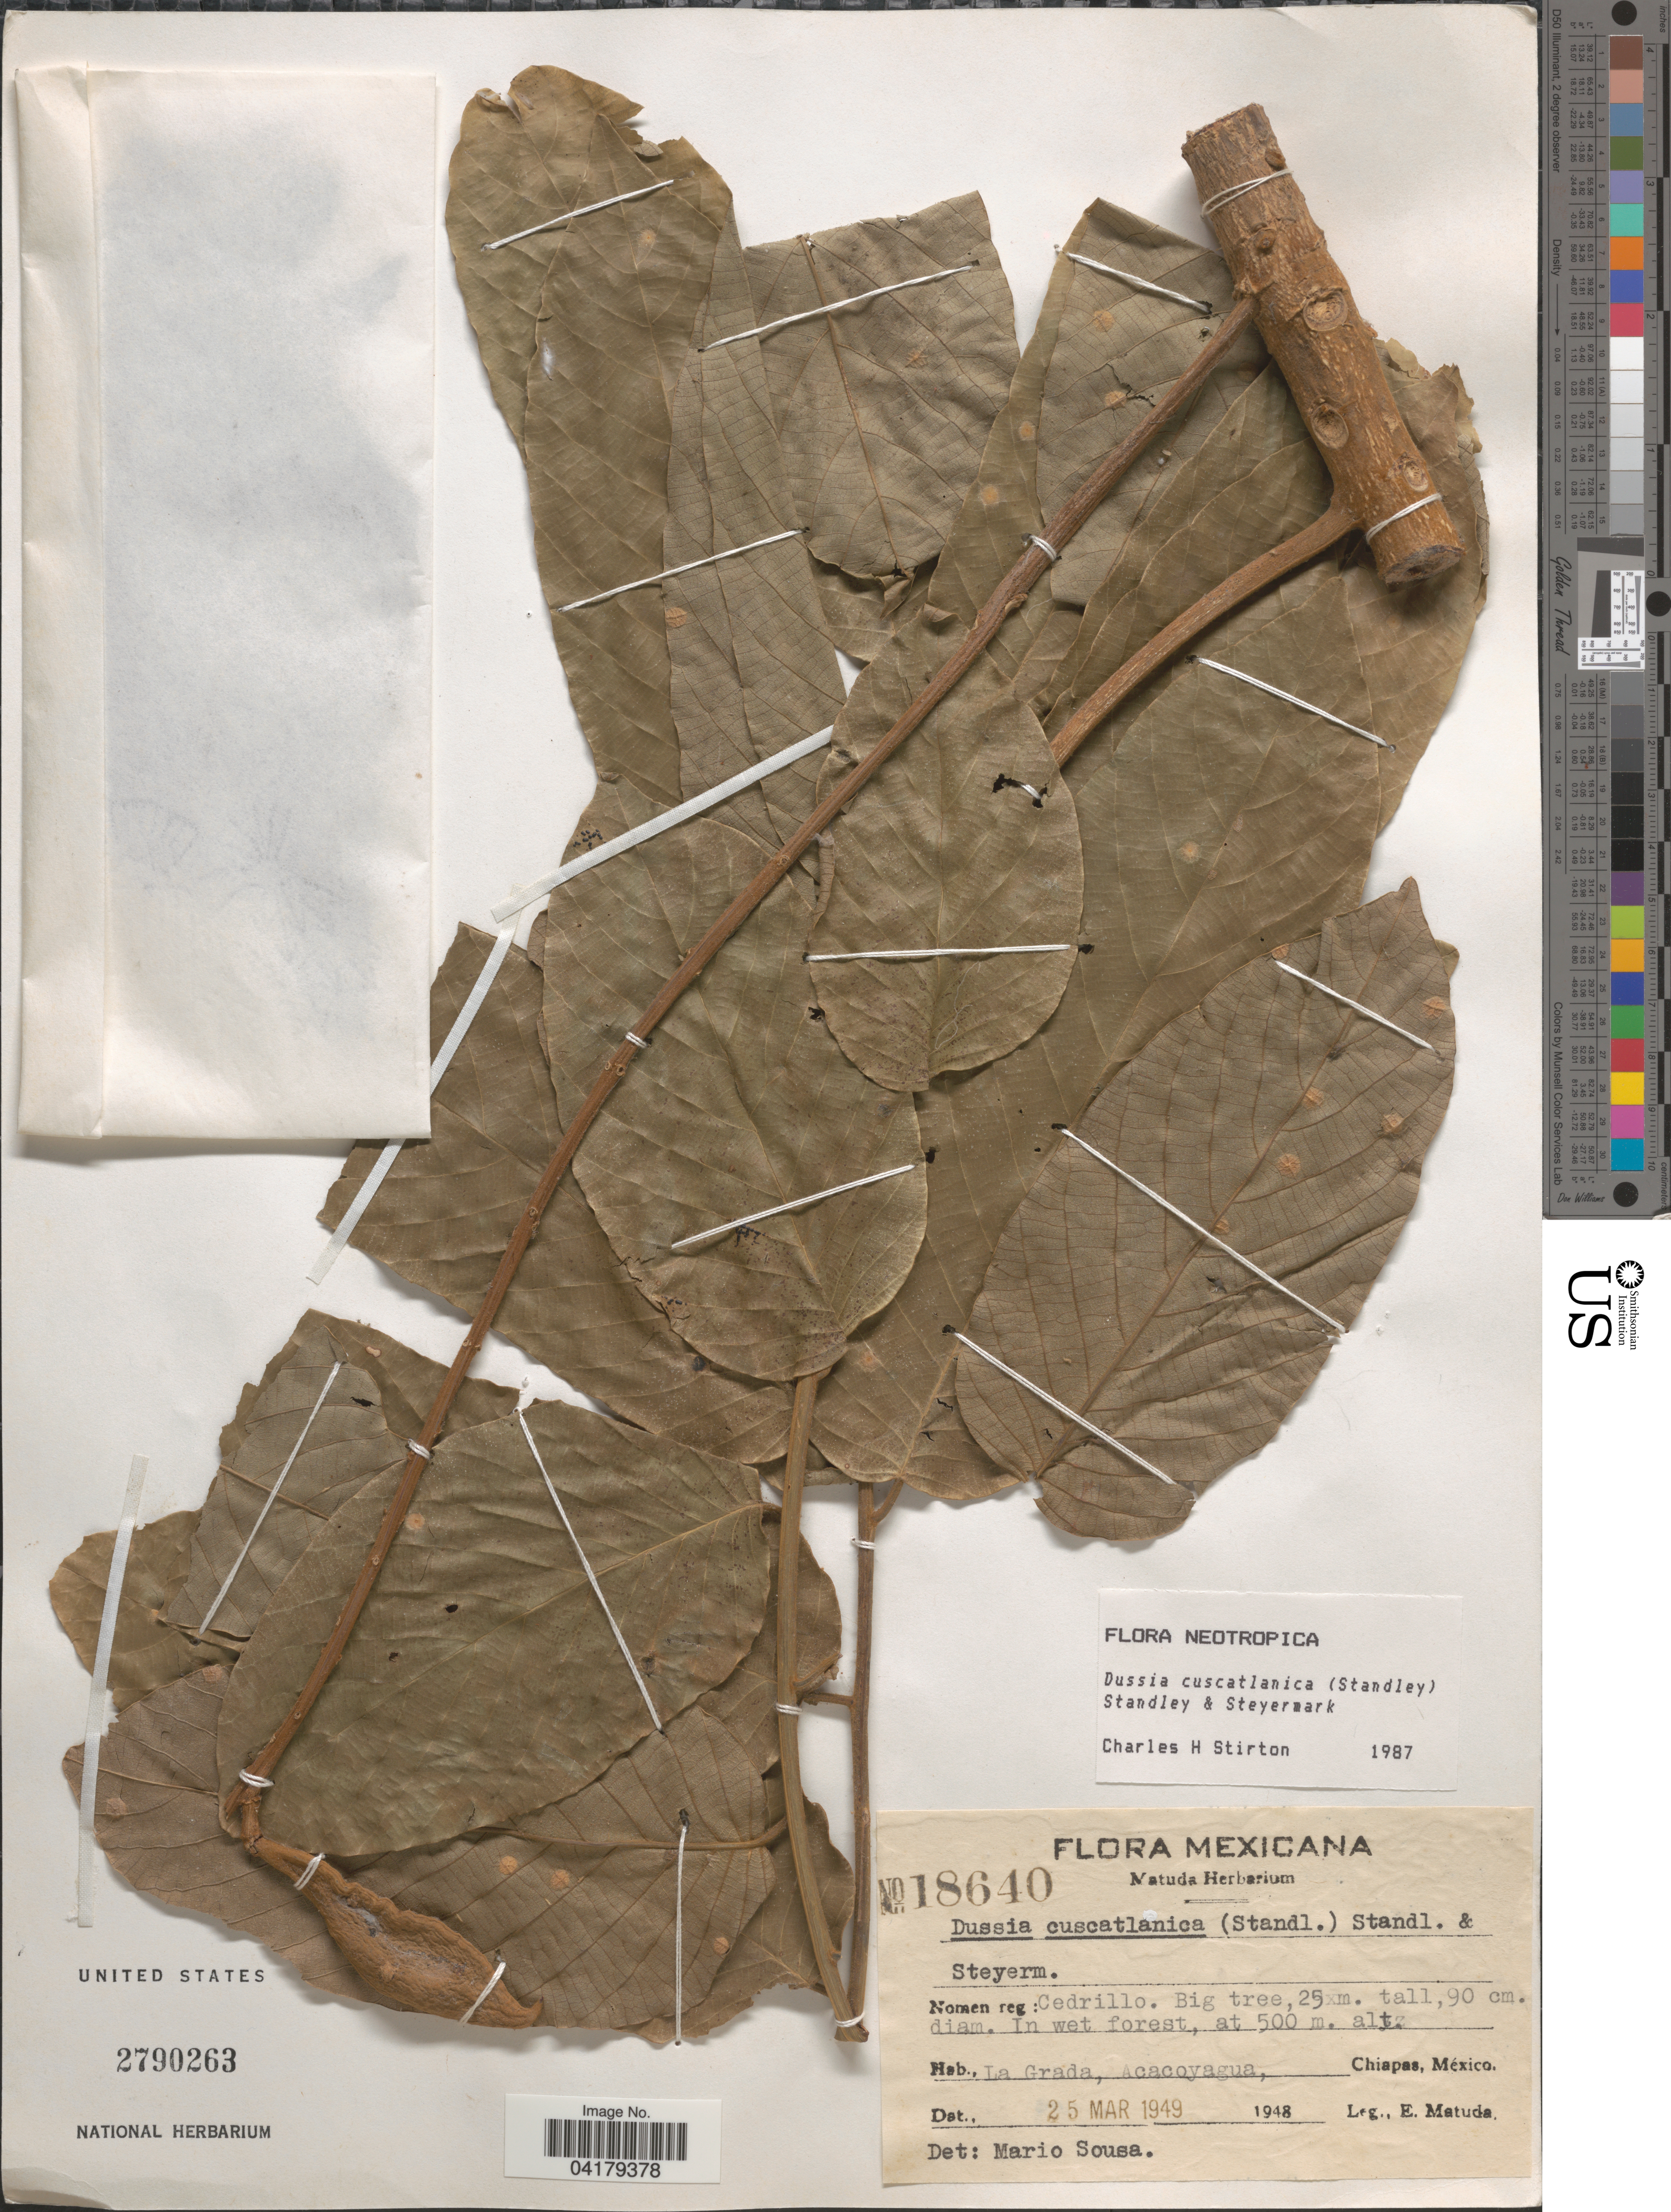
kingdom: Plantae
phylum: Tracheophyta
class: Magnoliopsida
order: Fabales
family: Fabaceae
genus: Dussia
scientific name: Dussia cuscatlanica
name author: (Standl.) Standl. & Steyerm.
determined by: Stirton, Charles H.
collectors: E. Matuda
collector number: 18640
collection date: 1949-03-25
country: Mexico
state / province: Chiapas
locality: La Grada, Acacoyagua.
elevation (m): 500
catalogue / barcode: US 2790263